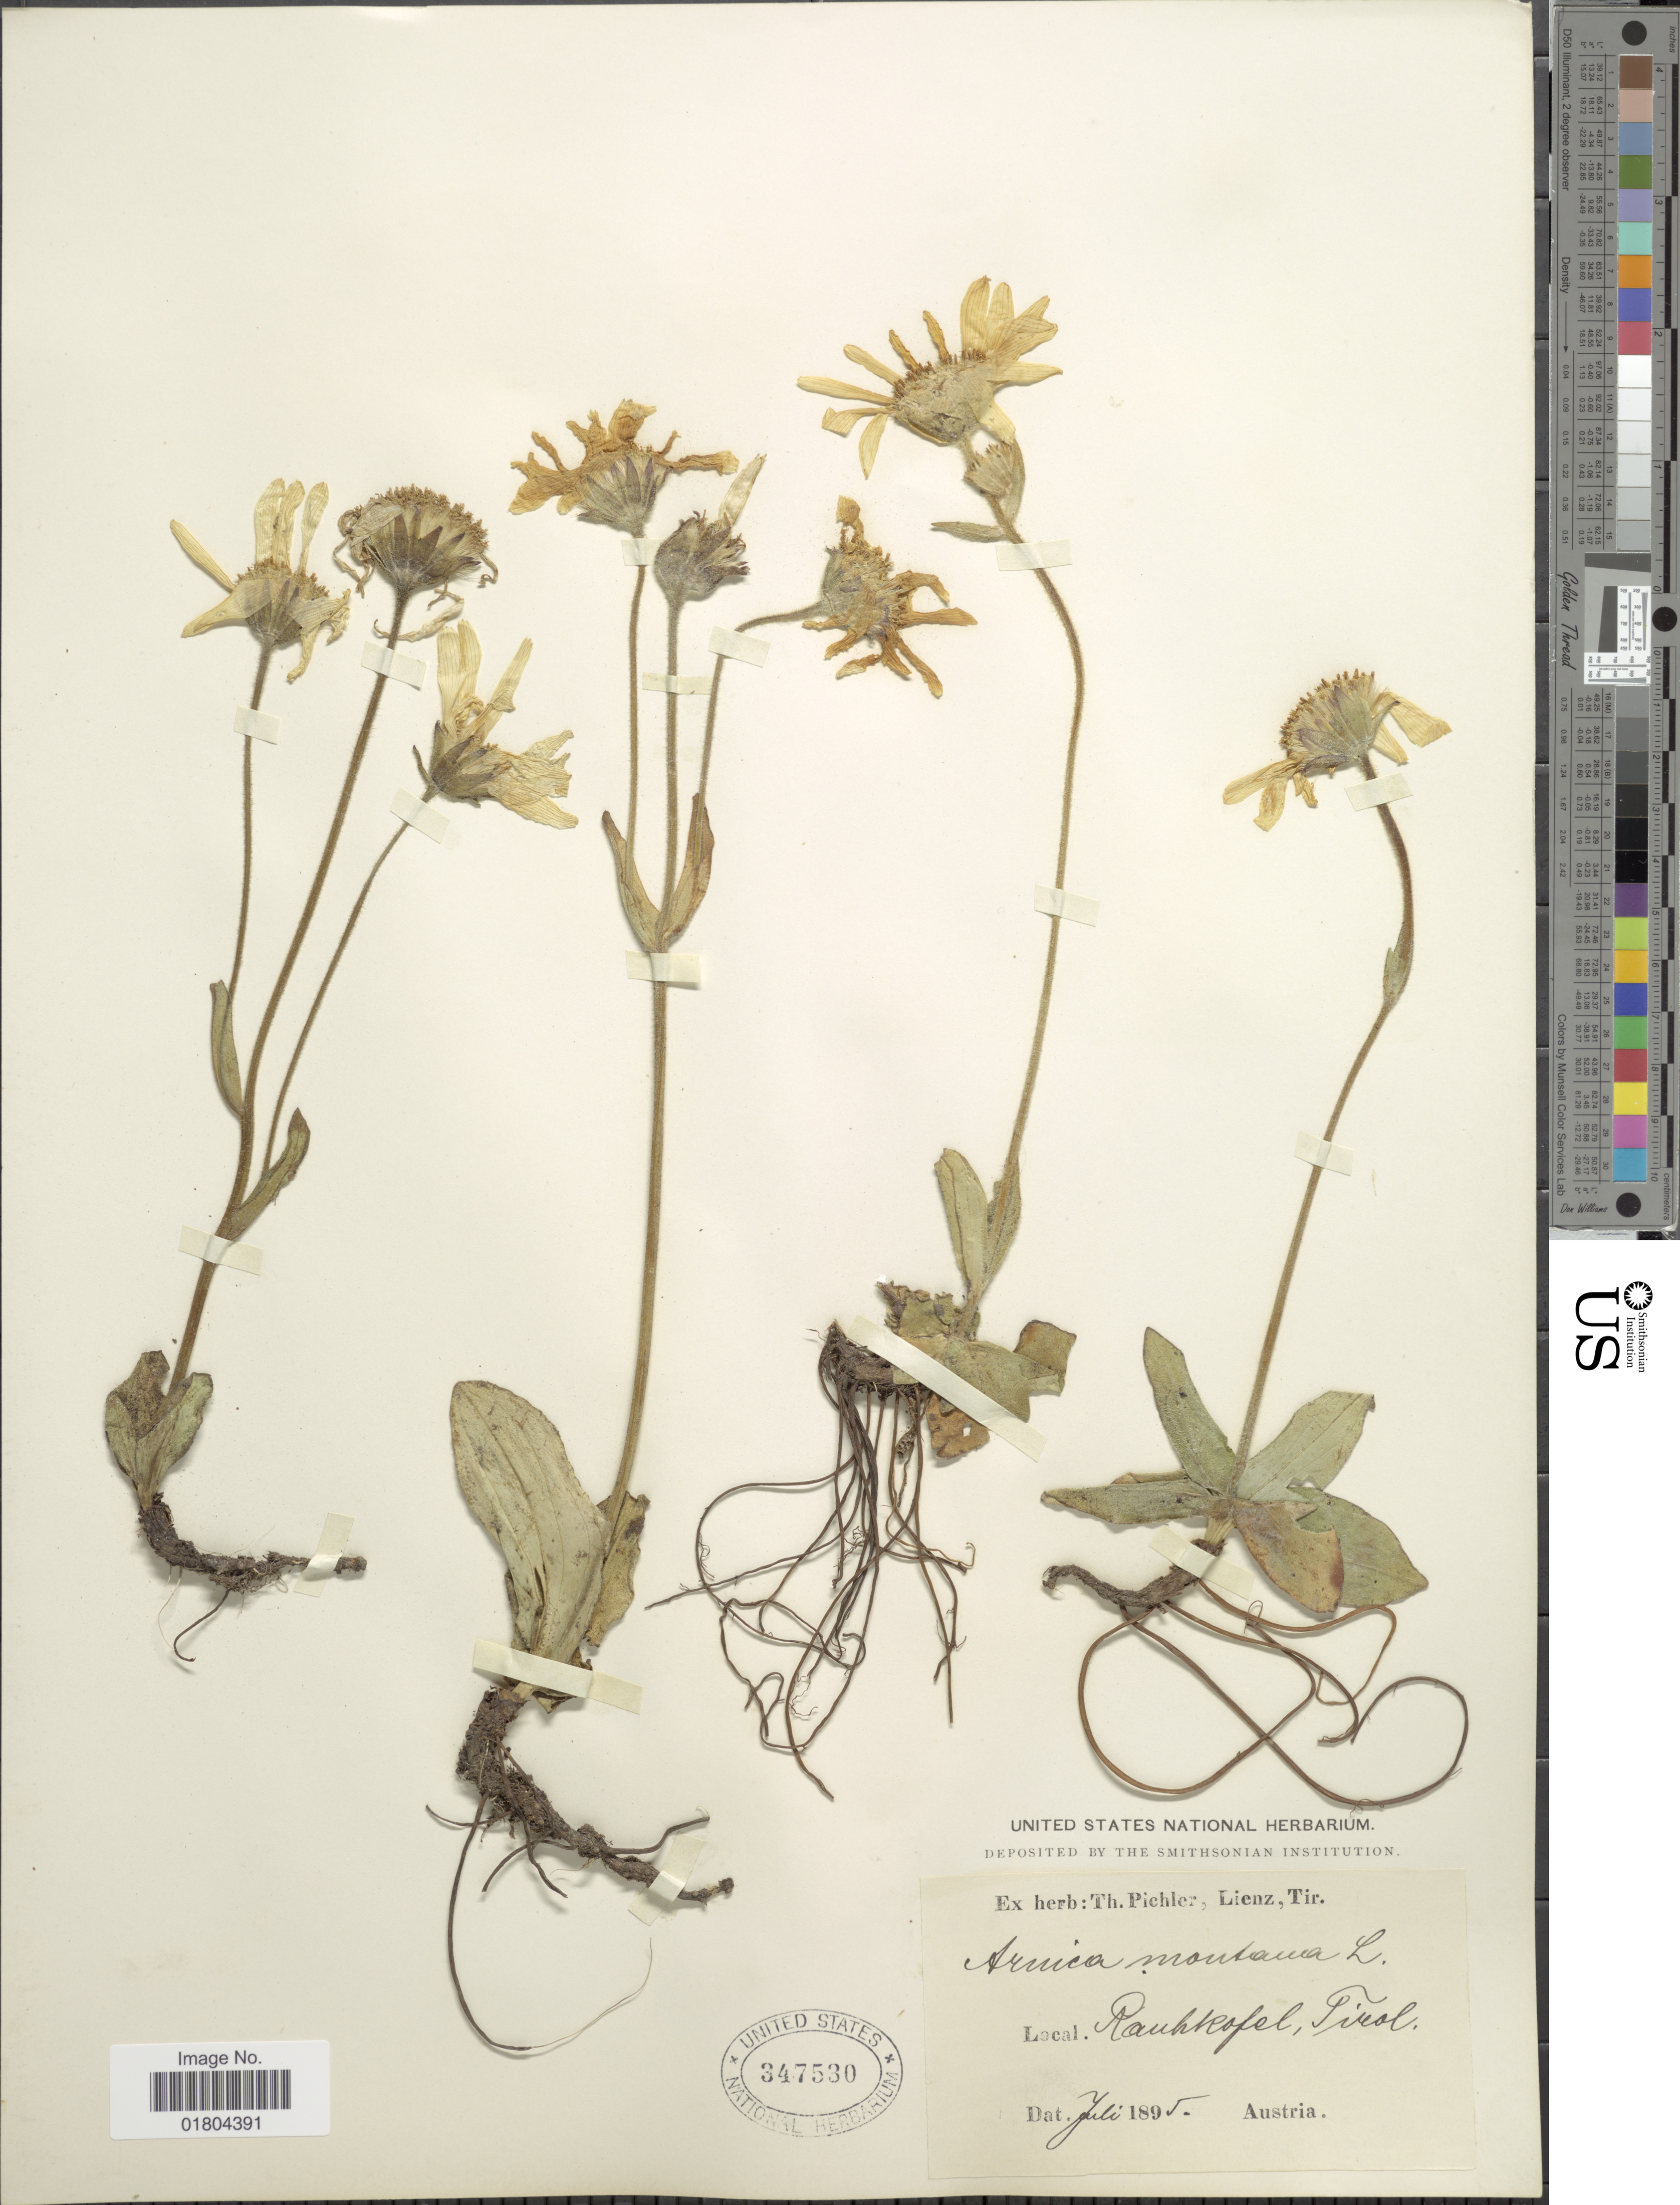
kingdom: Plantae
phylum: Tracheophyta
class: Magnoliopsida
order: Asterales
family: Asteraceae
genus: Arnica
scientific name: Arnica montana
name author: L.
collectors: ex herb. T. Pichler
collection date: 1895-07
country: Austria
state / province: Tirol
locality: Rauhkofel [interpreted]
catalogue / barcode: US 347530